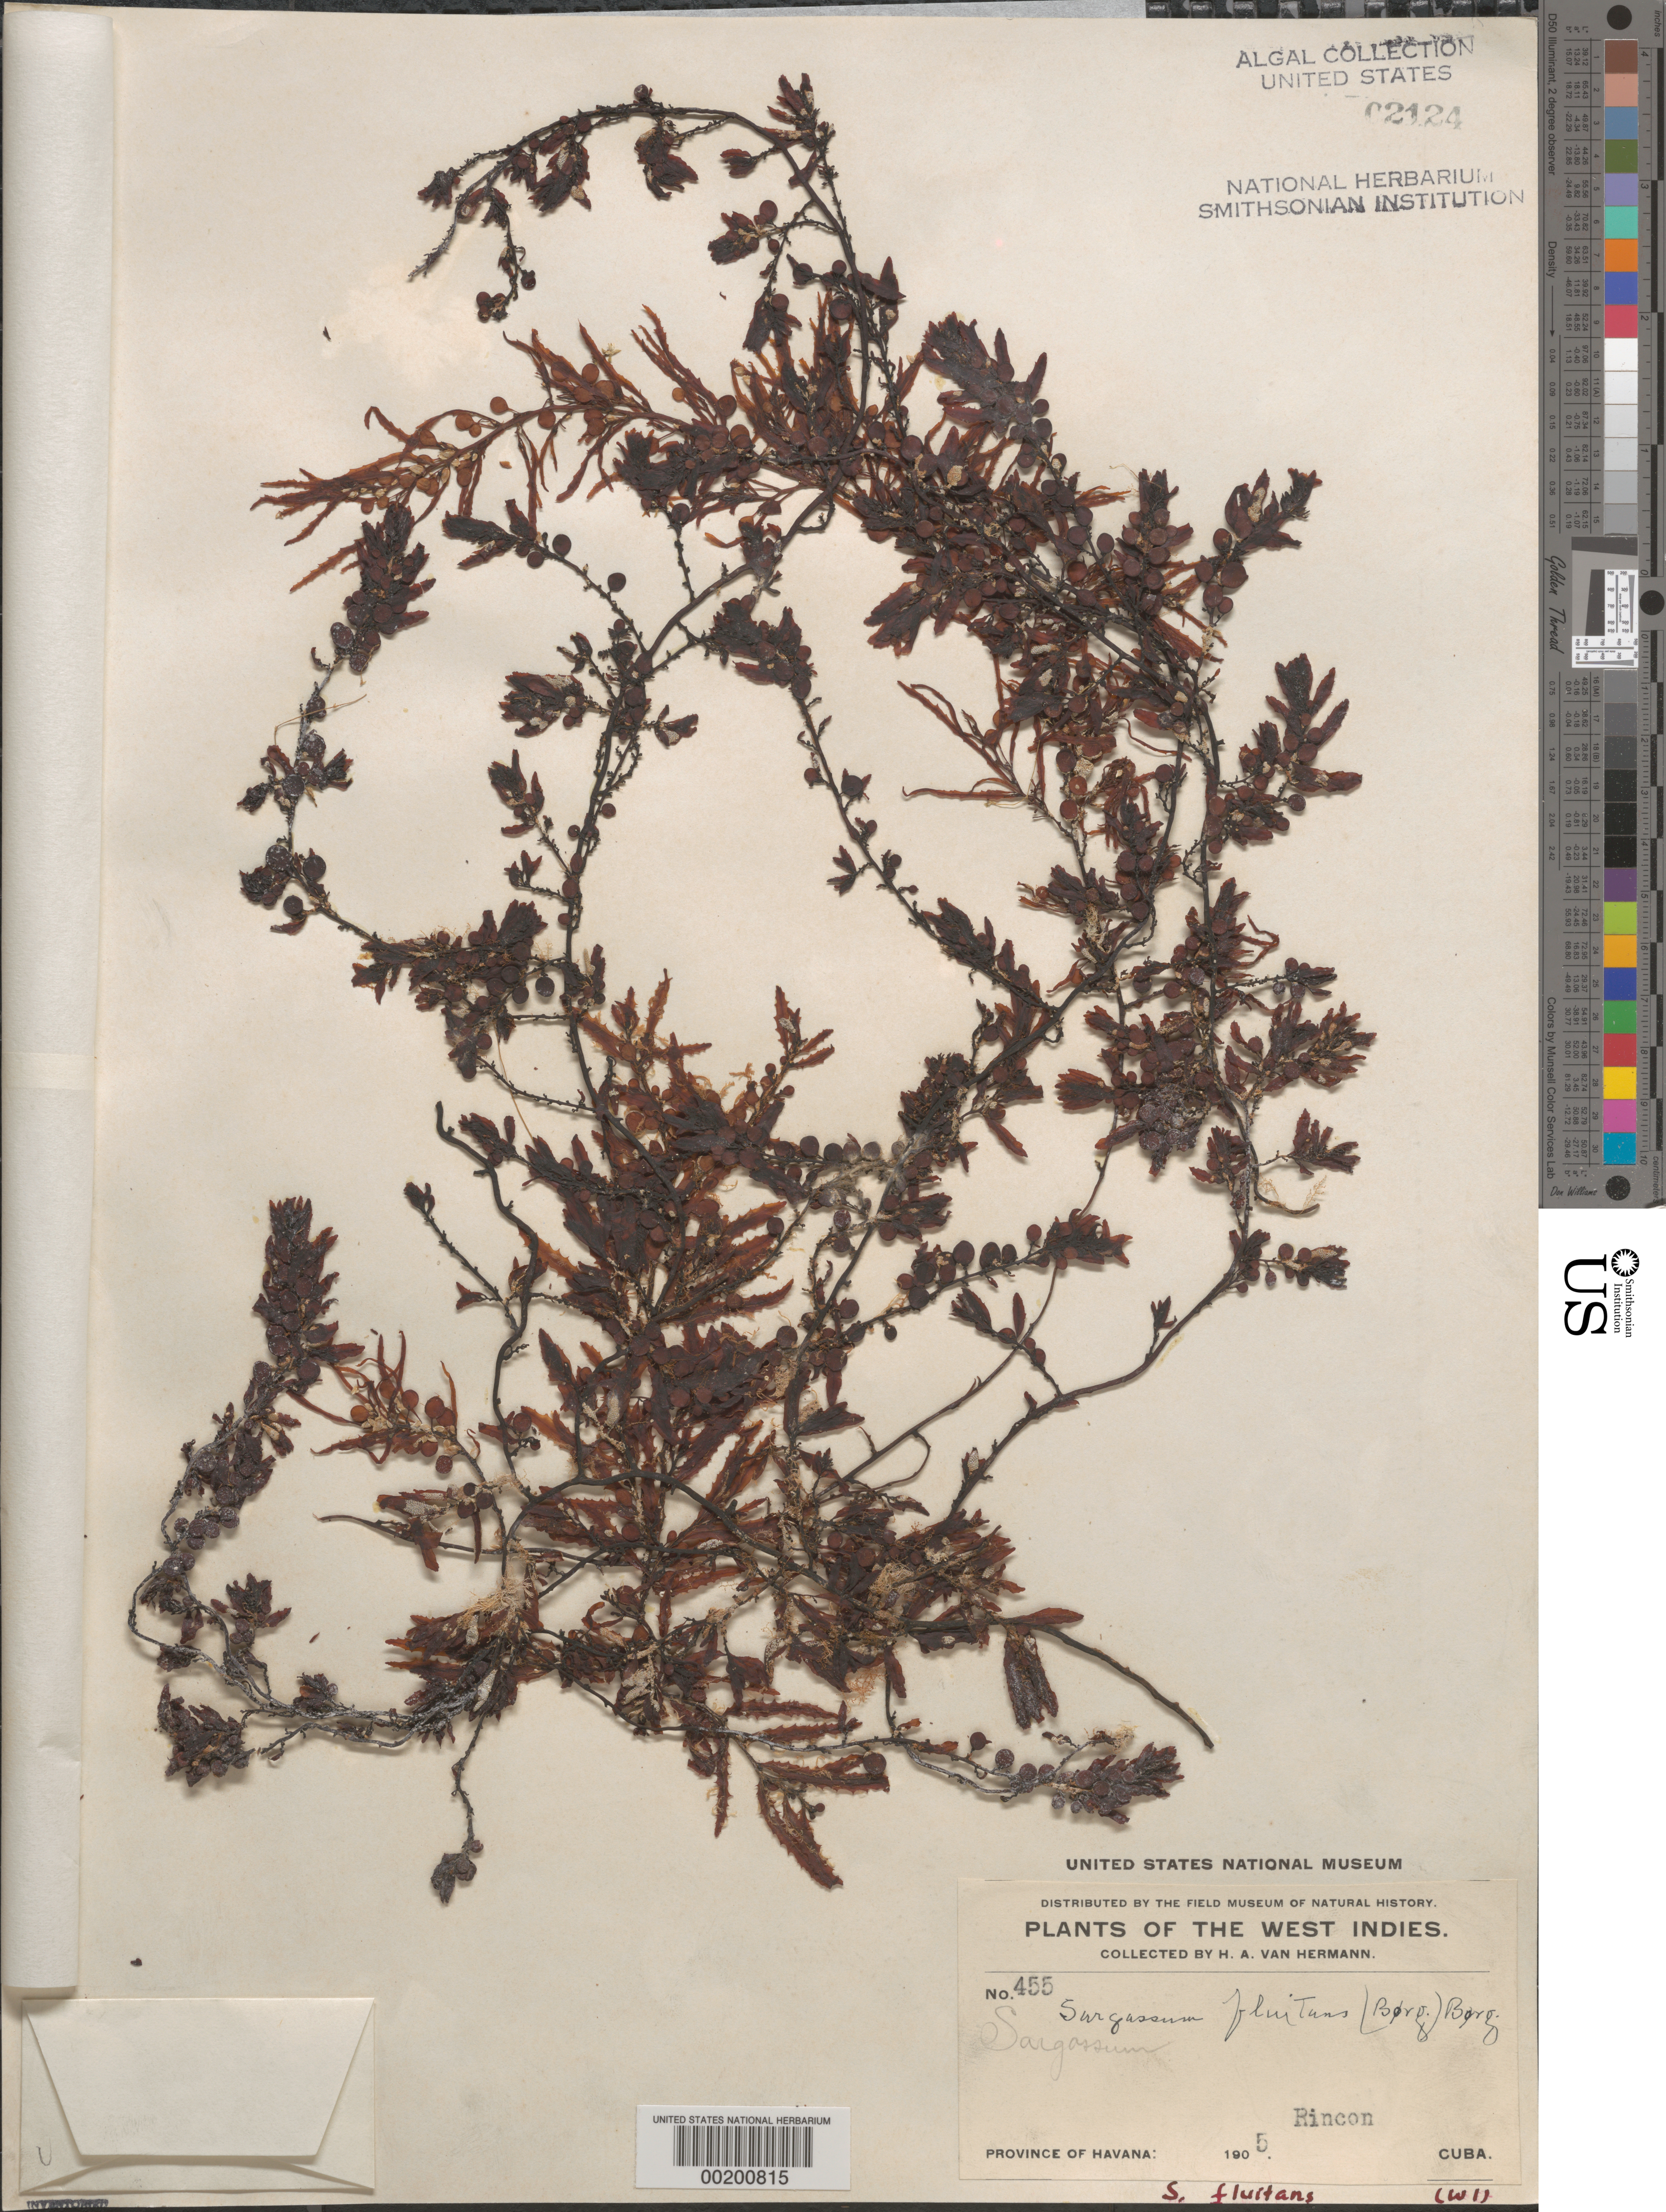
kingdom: Chromista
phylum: Ochrophyta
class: Phaeophyceae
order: Fucales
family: Sargassaceae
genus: Sargassum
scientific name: Sargassum fluitans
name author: (Børgesen) Børgesen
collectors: H. A. Van Hermann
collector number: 455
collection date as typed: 1905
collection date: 1905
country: Cuba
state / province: La Habana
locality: Rincon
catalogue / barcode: US 2124